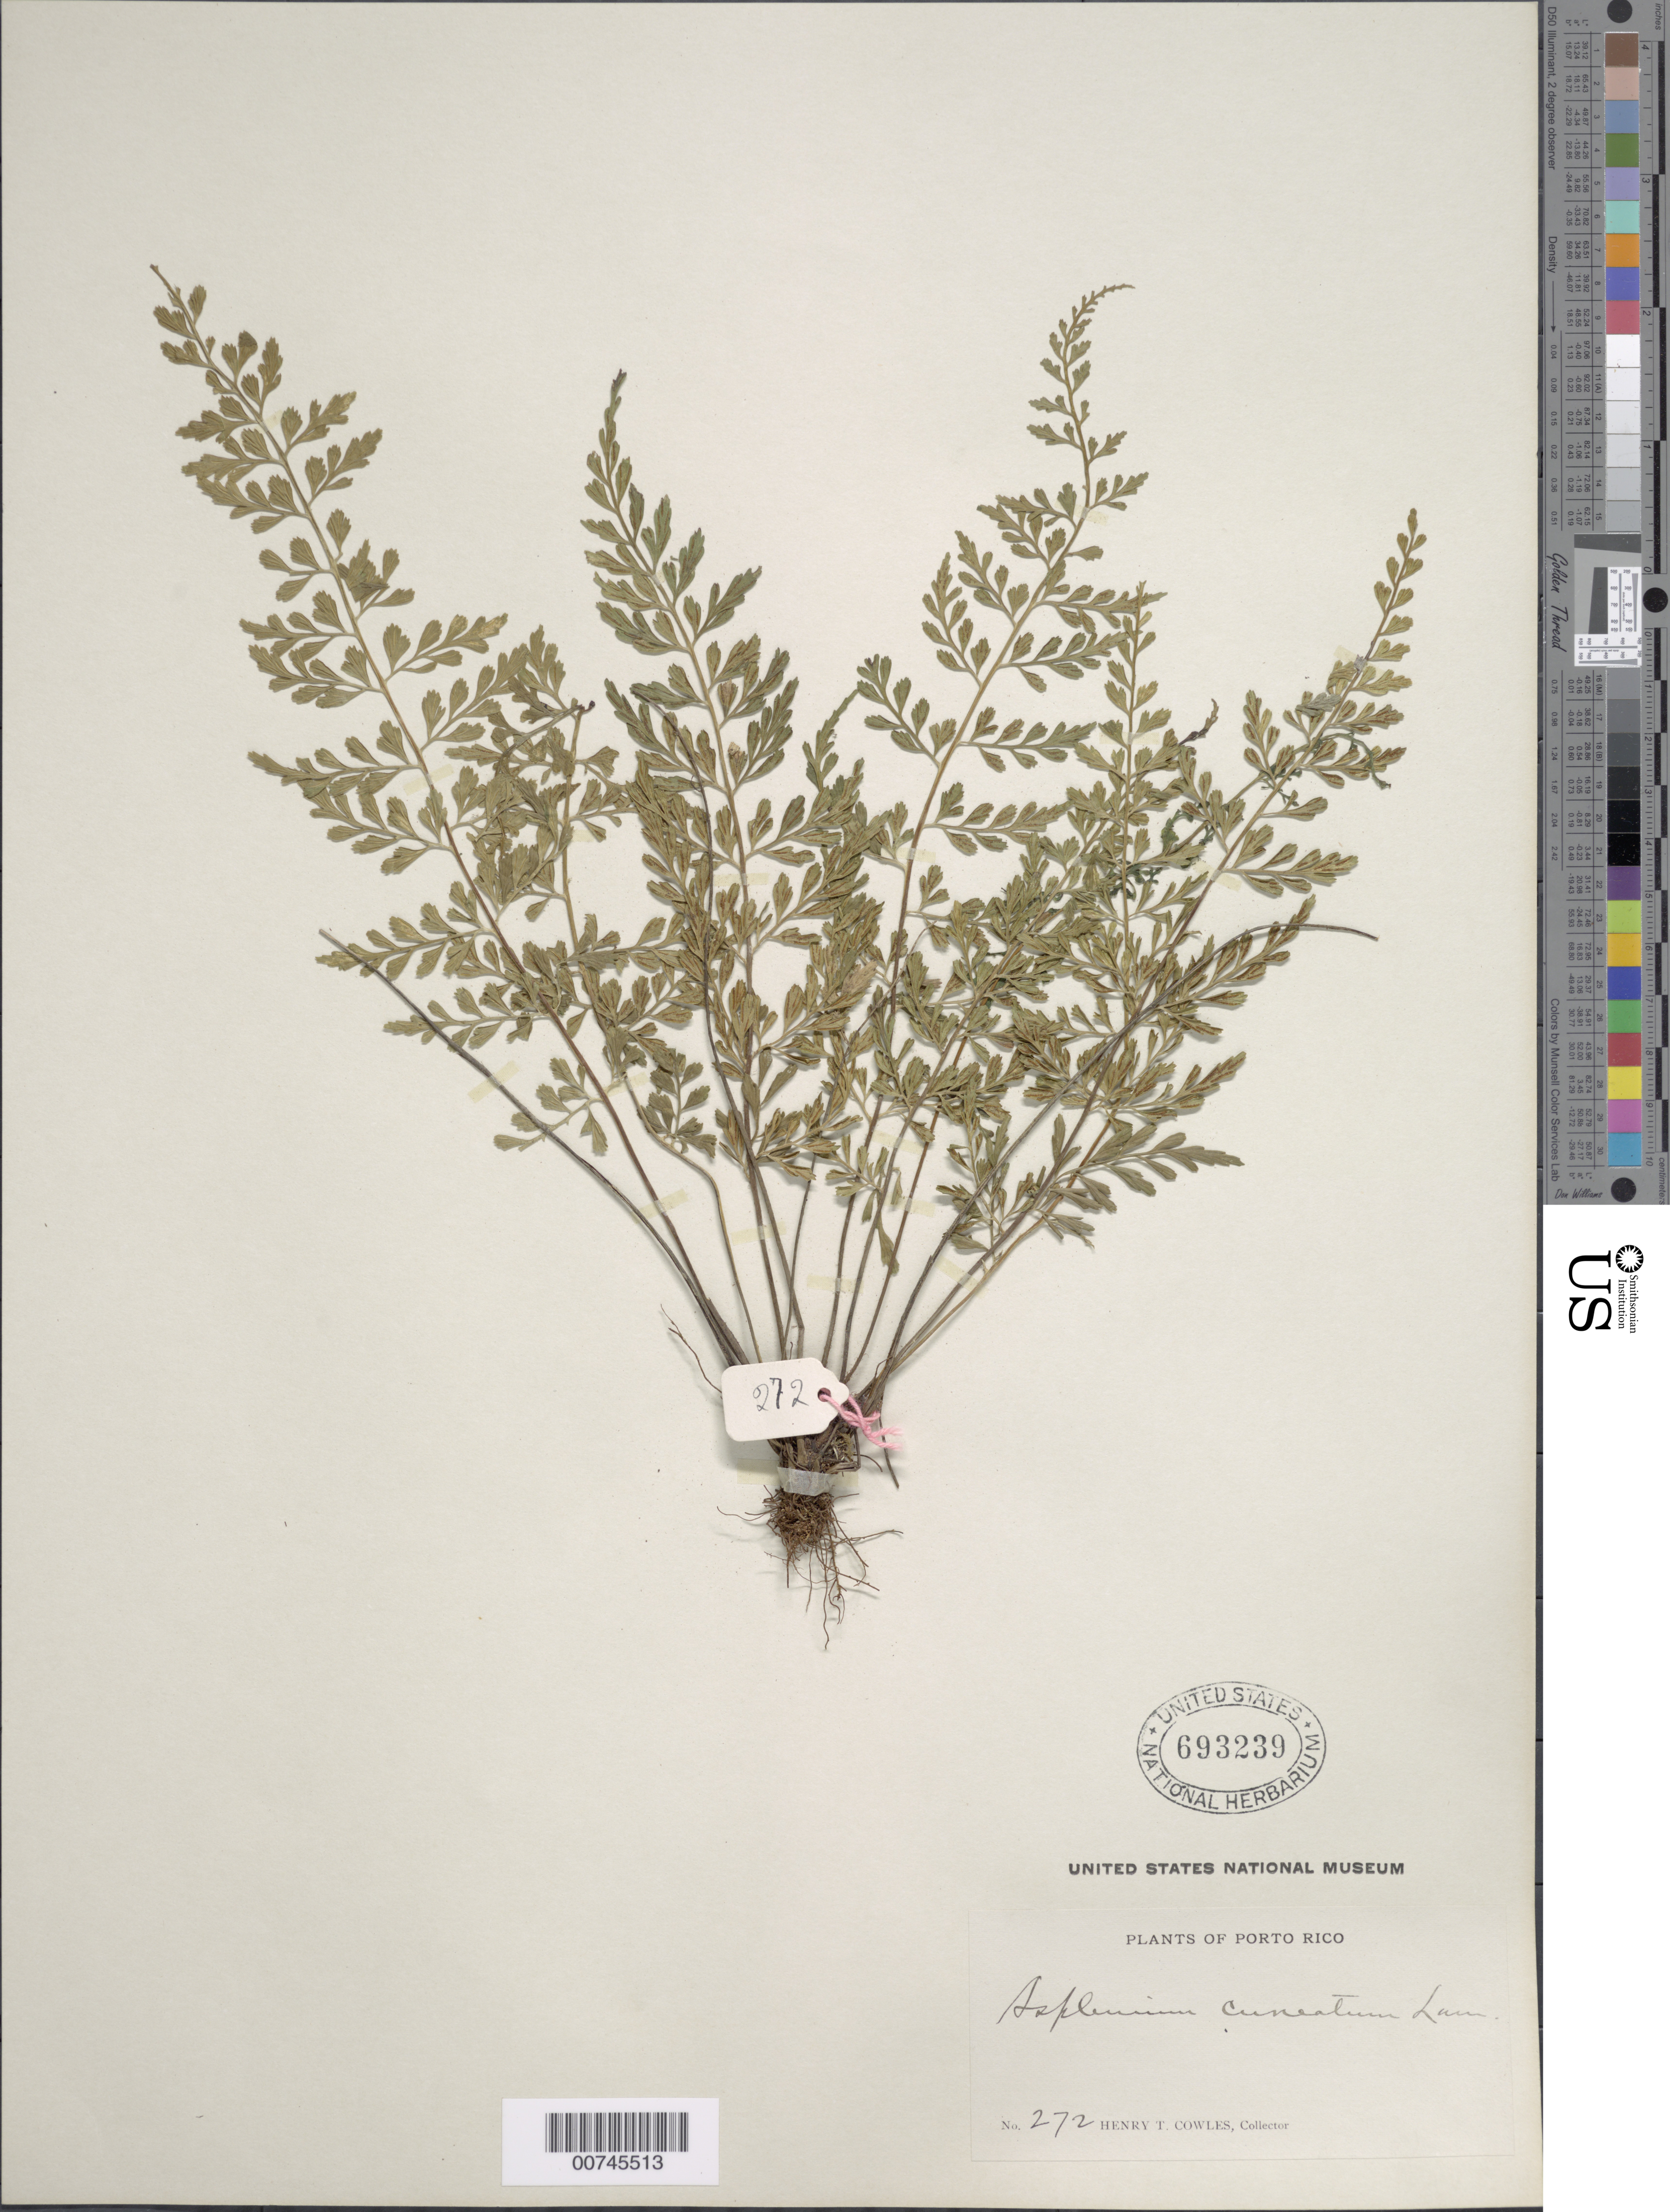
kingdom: Plantae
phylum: Tracheophyta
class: Polypodiopsida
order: Polypodiales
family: Aspleniaceae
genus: Asplenium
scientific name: Asplenium cuneatum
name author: Lam.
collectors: H. Cowles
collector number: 272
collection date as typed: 1911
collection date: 1911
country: Puerto Rico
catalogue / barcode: US 693239